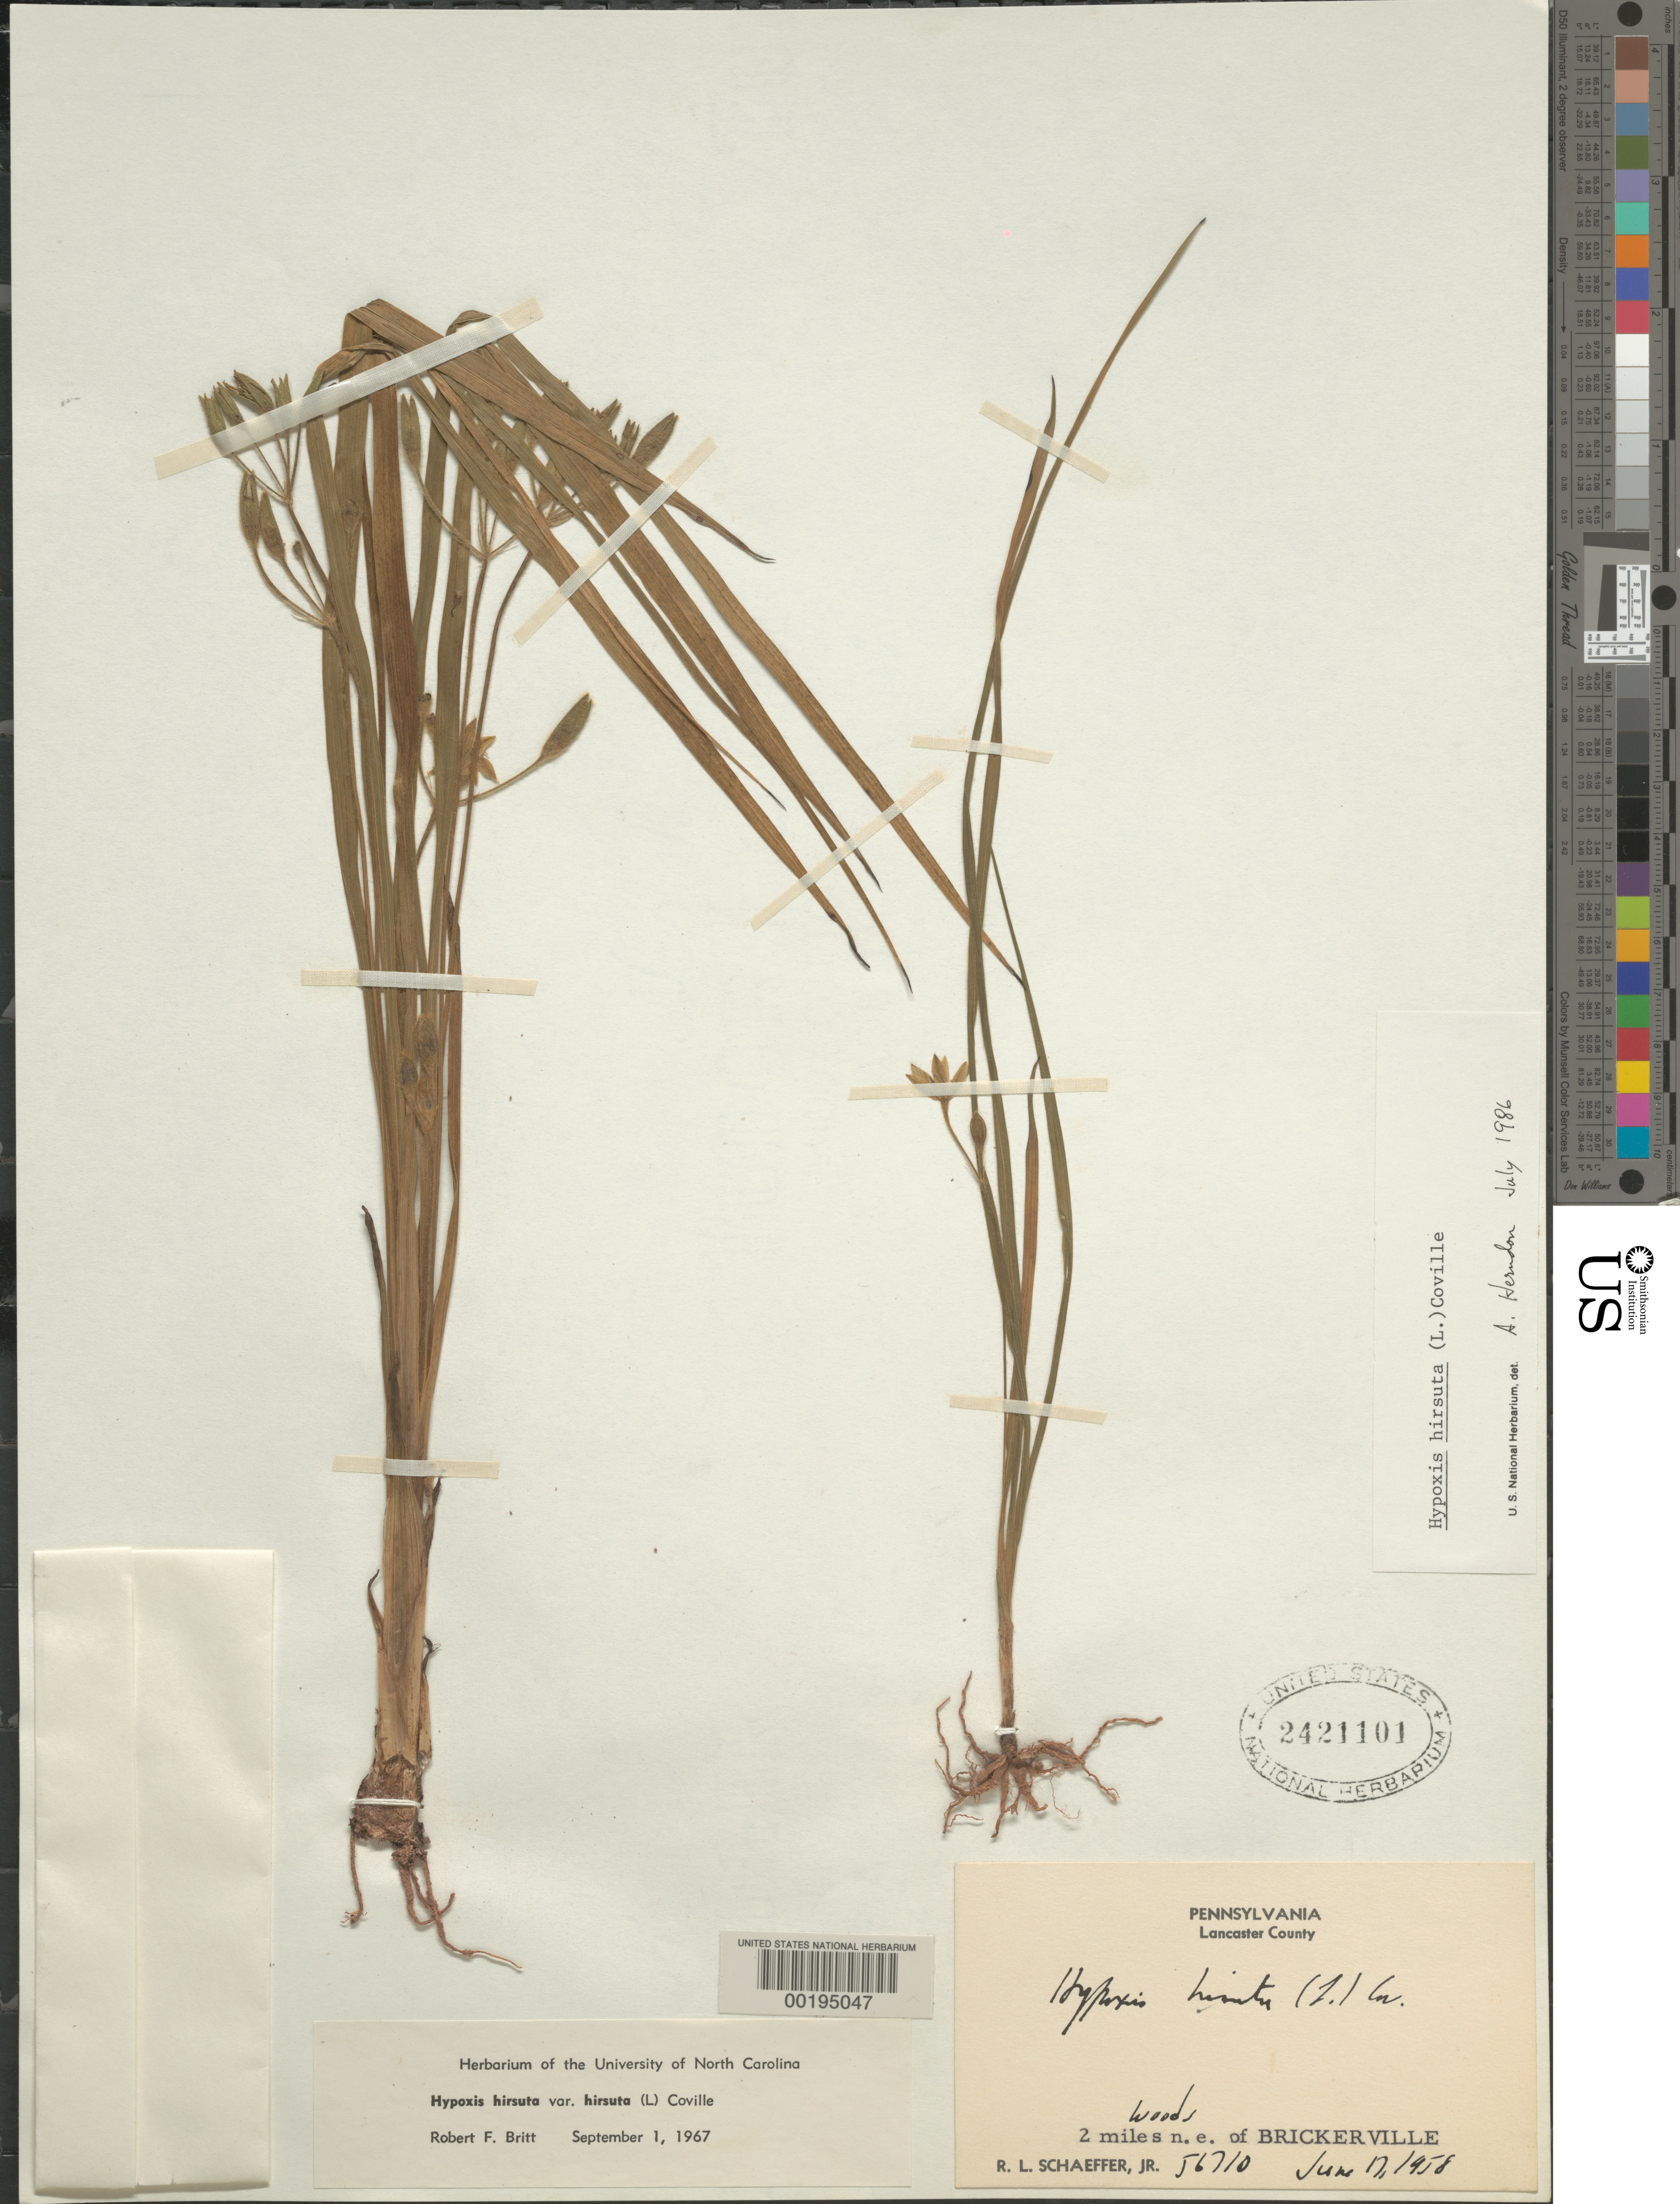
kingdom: Plantae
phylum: Tracheophyta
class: Liliopsida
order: Asparagales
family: Hypoxidaceae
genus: Hypoxis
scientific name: Hypoxis hirsuta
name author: (L.) Coville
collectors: R. Schaeffer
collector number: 56710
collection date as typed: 17 Jun 1958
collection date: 1958-06-17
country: United States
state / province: Pennsylvania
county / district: Lancaster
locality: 2 mi ne of brickerville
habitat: Woods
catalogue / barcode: US 2421101